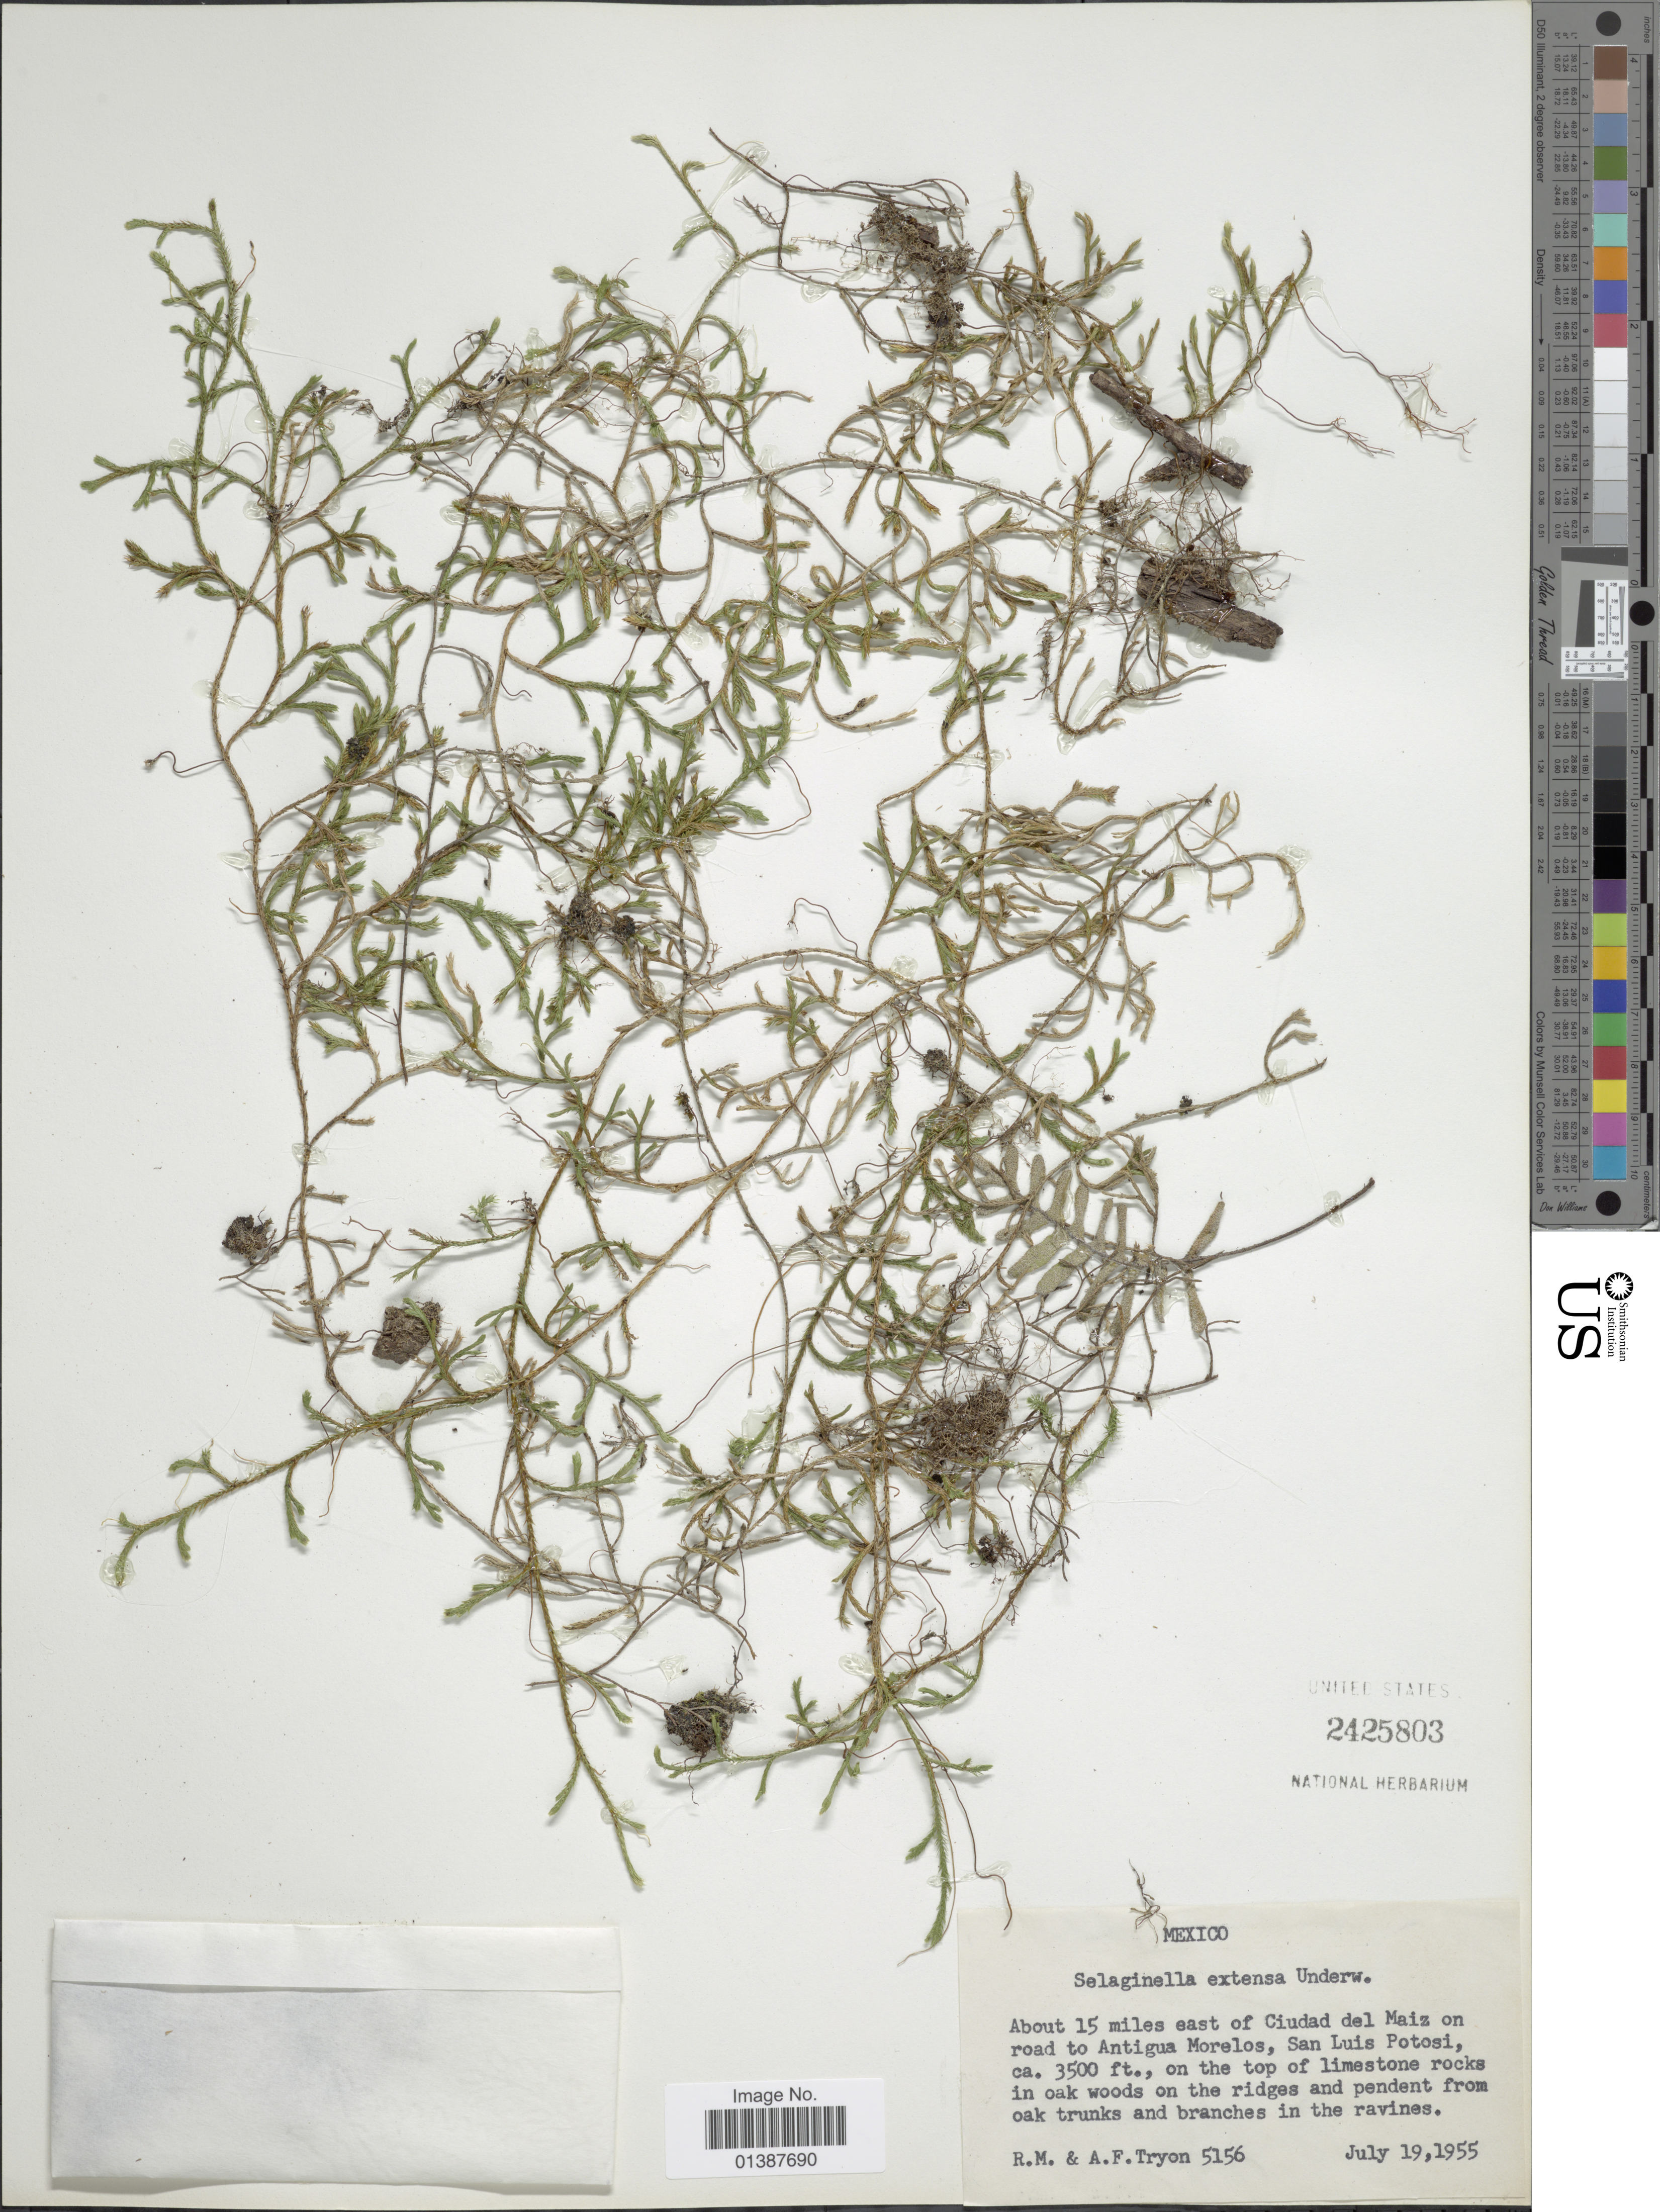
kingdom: Plantae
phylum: Tracheophyta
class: Lycopodiopsida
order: Selaginellales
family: Selaginellaceae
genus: Selaginella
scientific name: Selaginella extensa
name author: Underw.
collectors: R. M. Tryon & A. F. Tryon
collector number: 5156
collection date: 1955-07-19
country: Mexico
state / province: San Luis Potosí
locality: About 15 miles east of Ciudad del Maiz on road to Antigua Morelos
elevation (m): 1067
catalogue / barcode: US 2425803